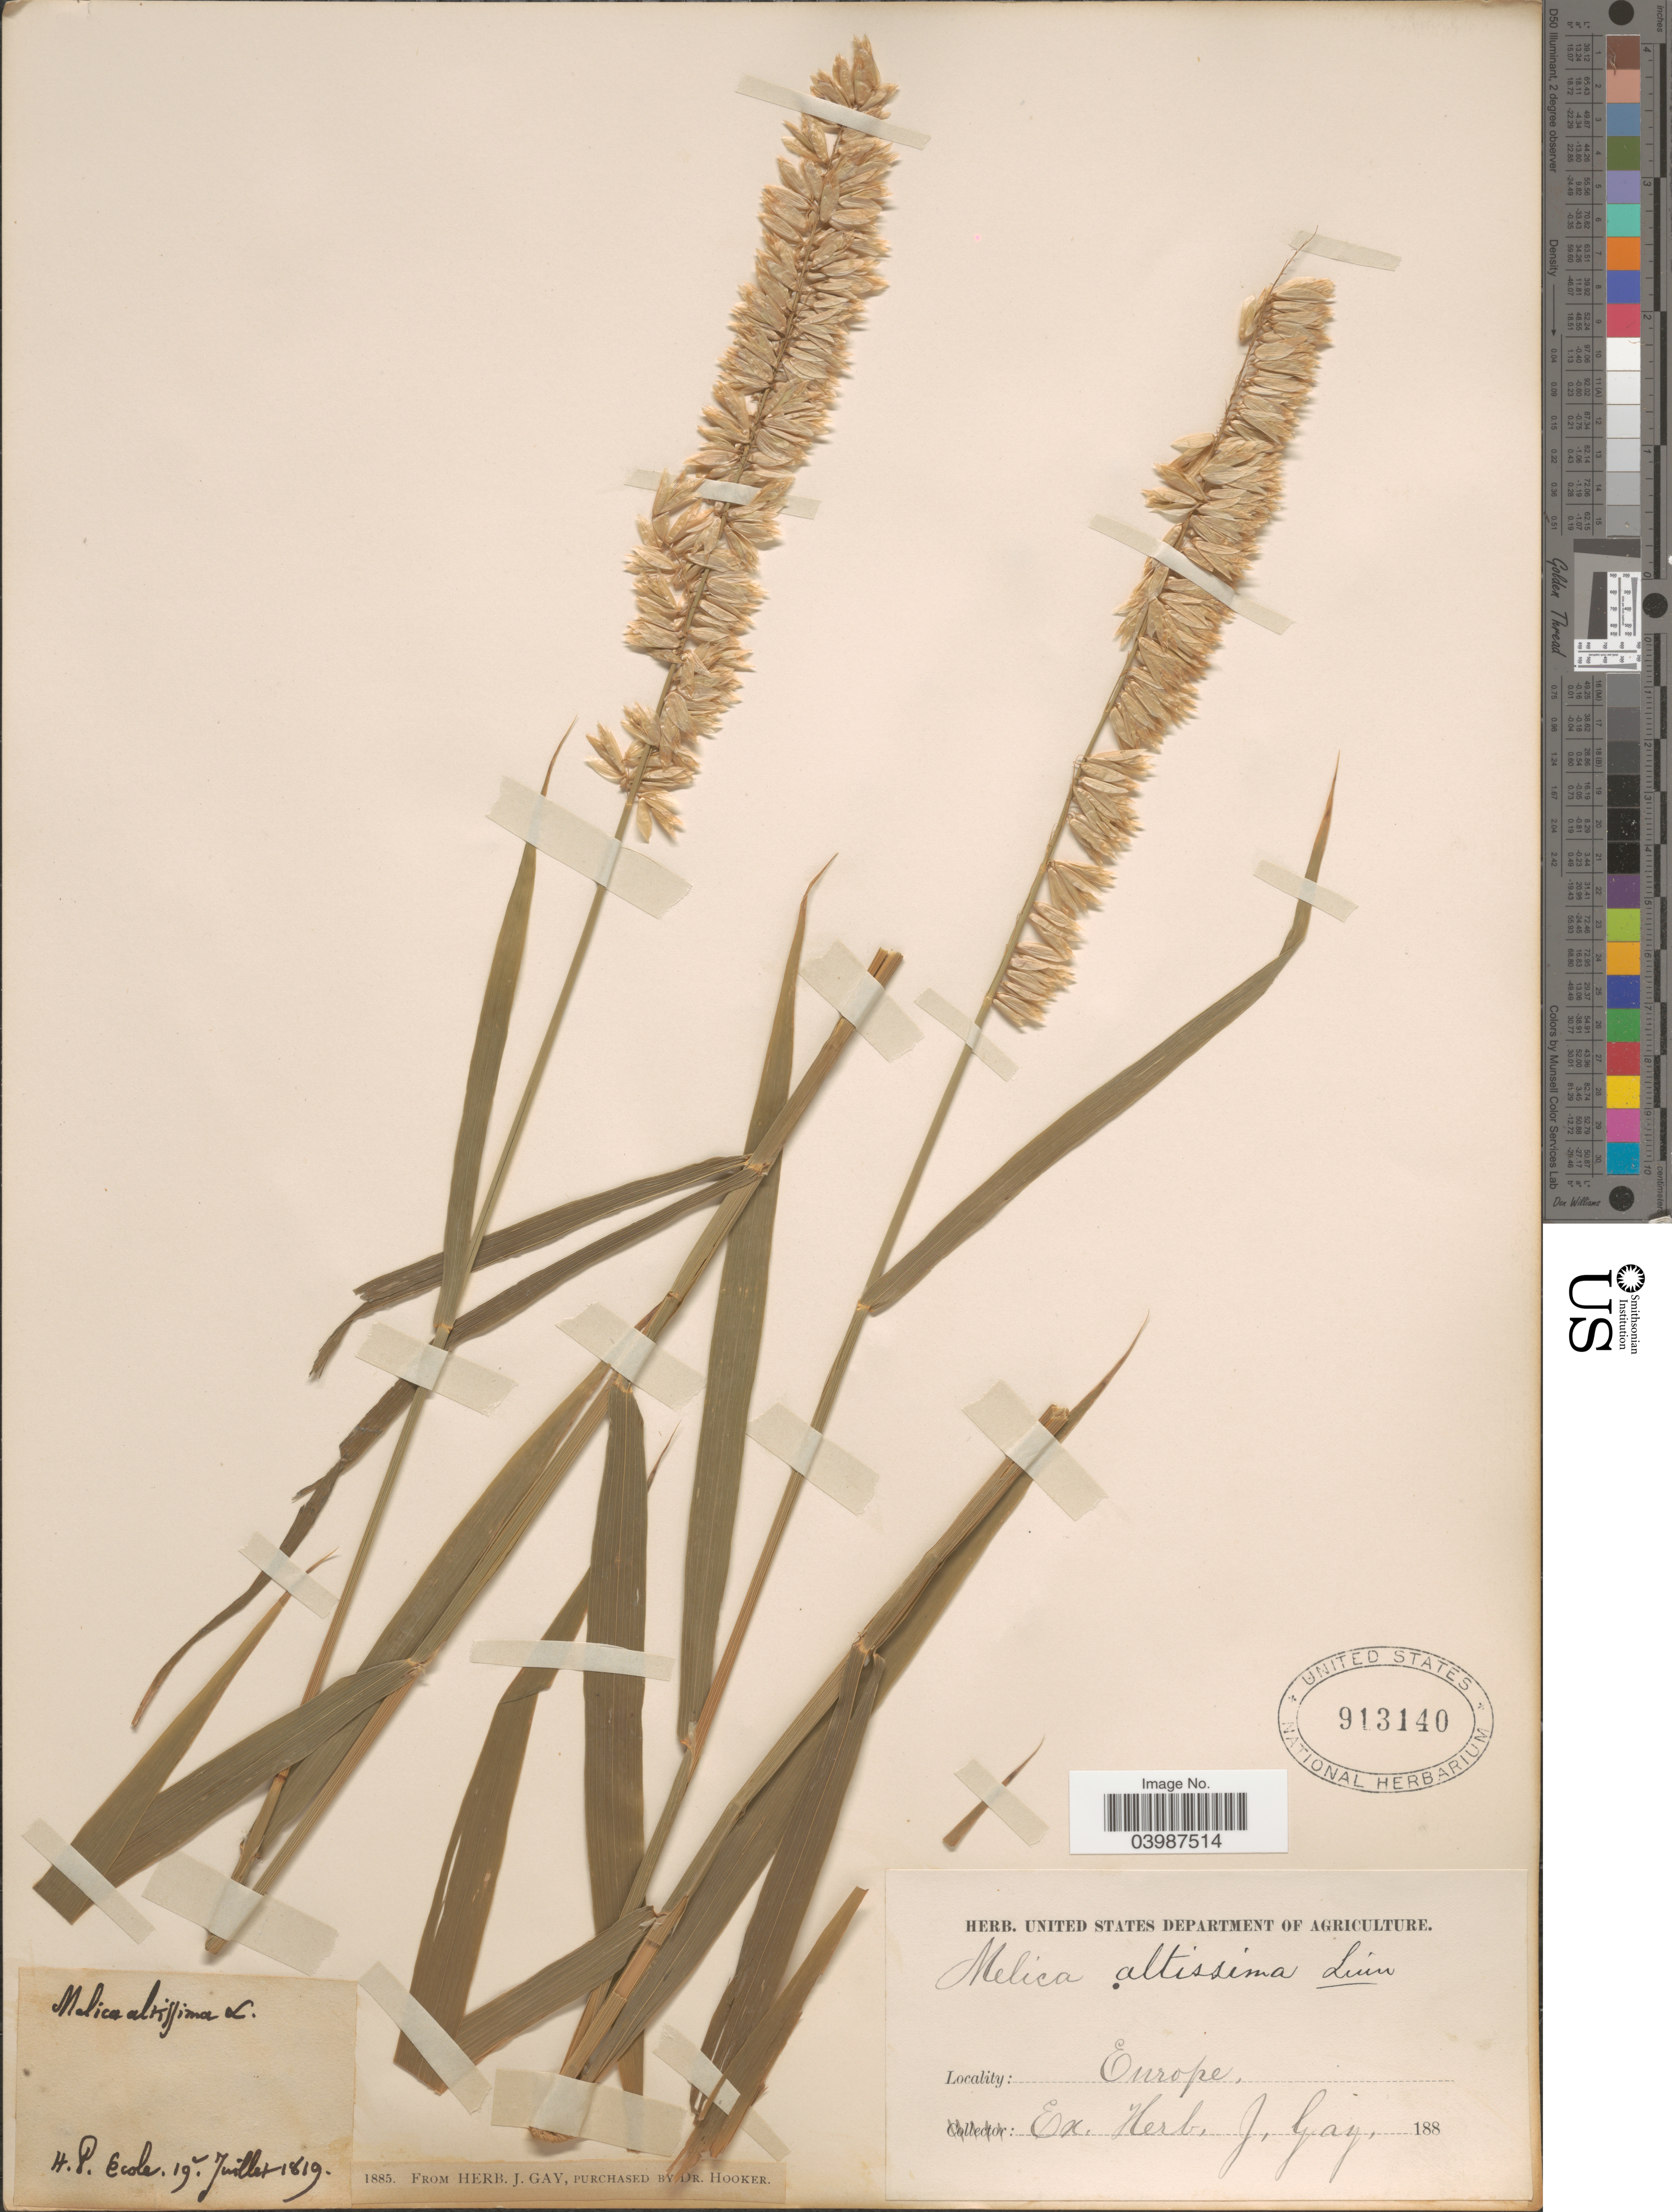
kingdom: Plantae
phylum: Tracheophyta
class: Liliopsida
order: Poales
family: Poaceae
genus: Melica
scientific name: Melica altissima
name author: L.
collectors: H. Ecols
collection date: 1819-07-19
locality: Europe.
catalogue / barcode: US 913140